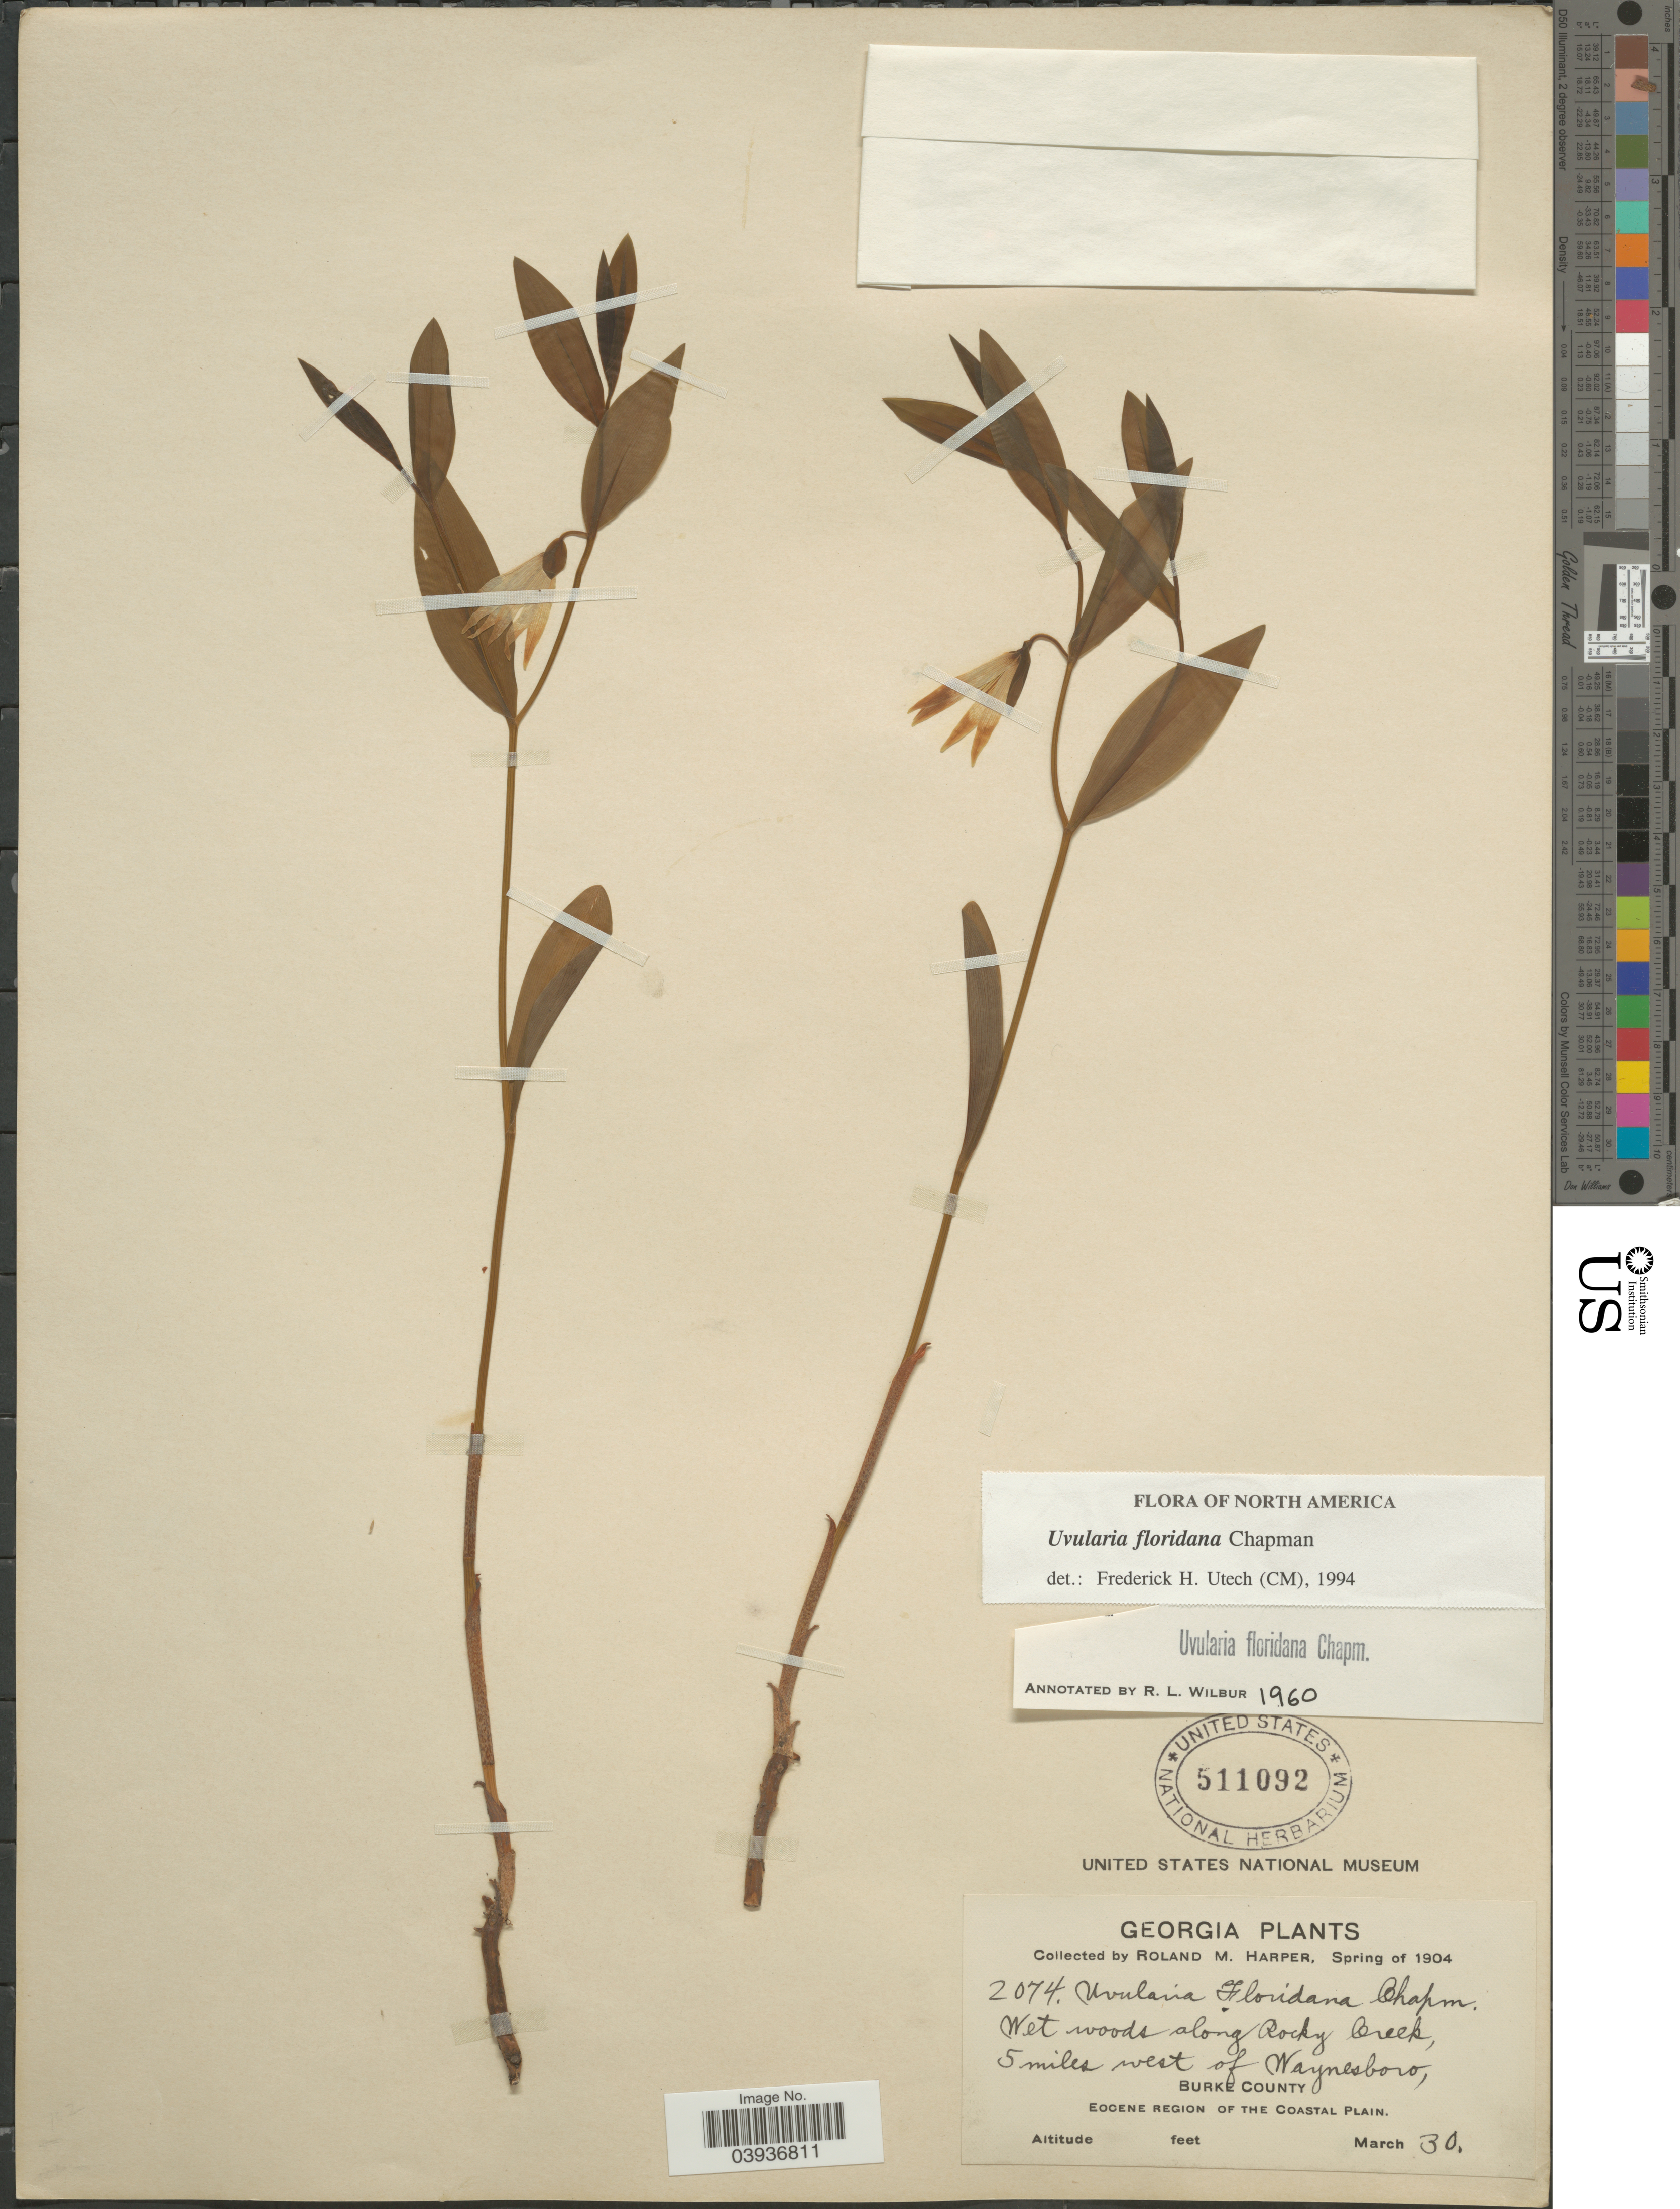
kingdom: Plantae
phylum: Tracheophyta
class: Liliopsida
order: Liliales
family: Colchicaceae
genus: Uvularia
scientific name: Uvularia floridana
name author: Chapm.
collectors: R. M. Harper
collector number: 2074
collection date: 1904-03-30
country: United States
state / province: Georgia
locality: Wet woods along Rocky Creek, 5 miles west of Waynesboro, Burke County. Eocene Region of the Coastal Plain.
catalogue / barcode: US 511092